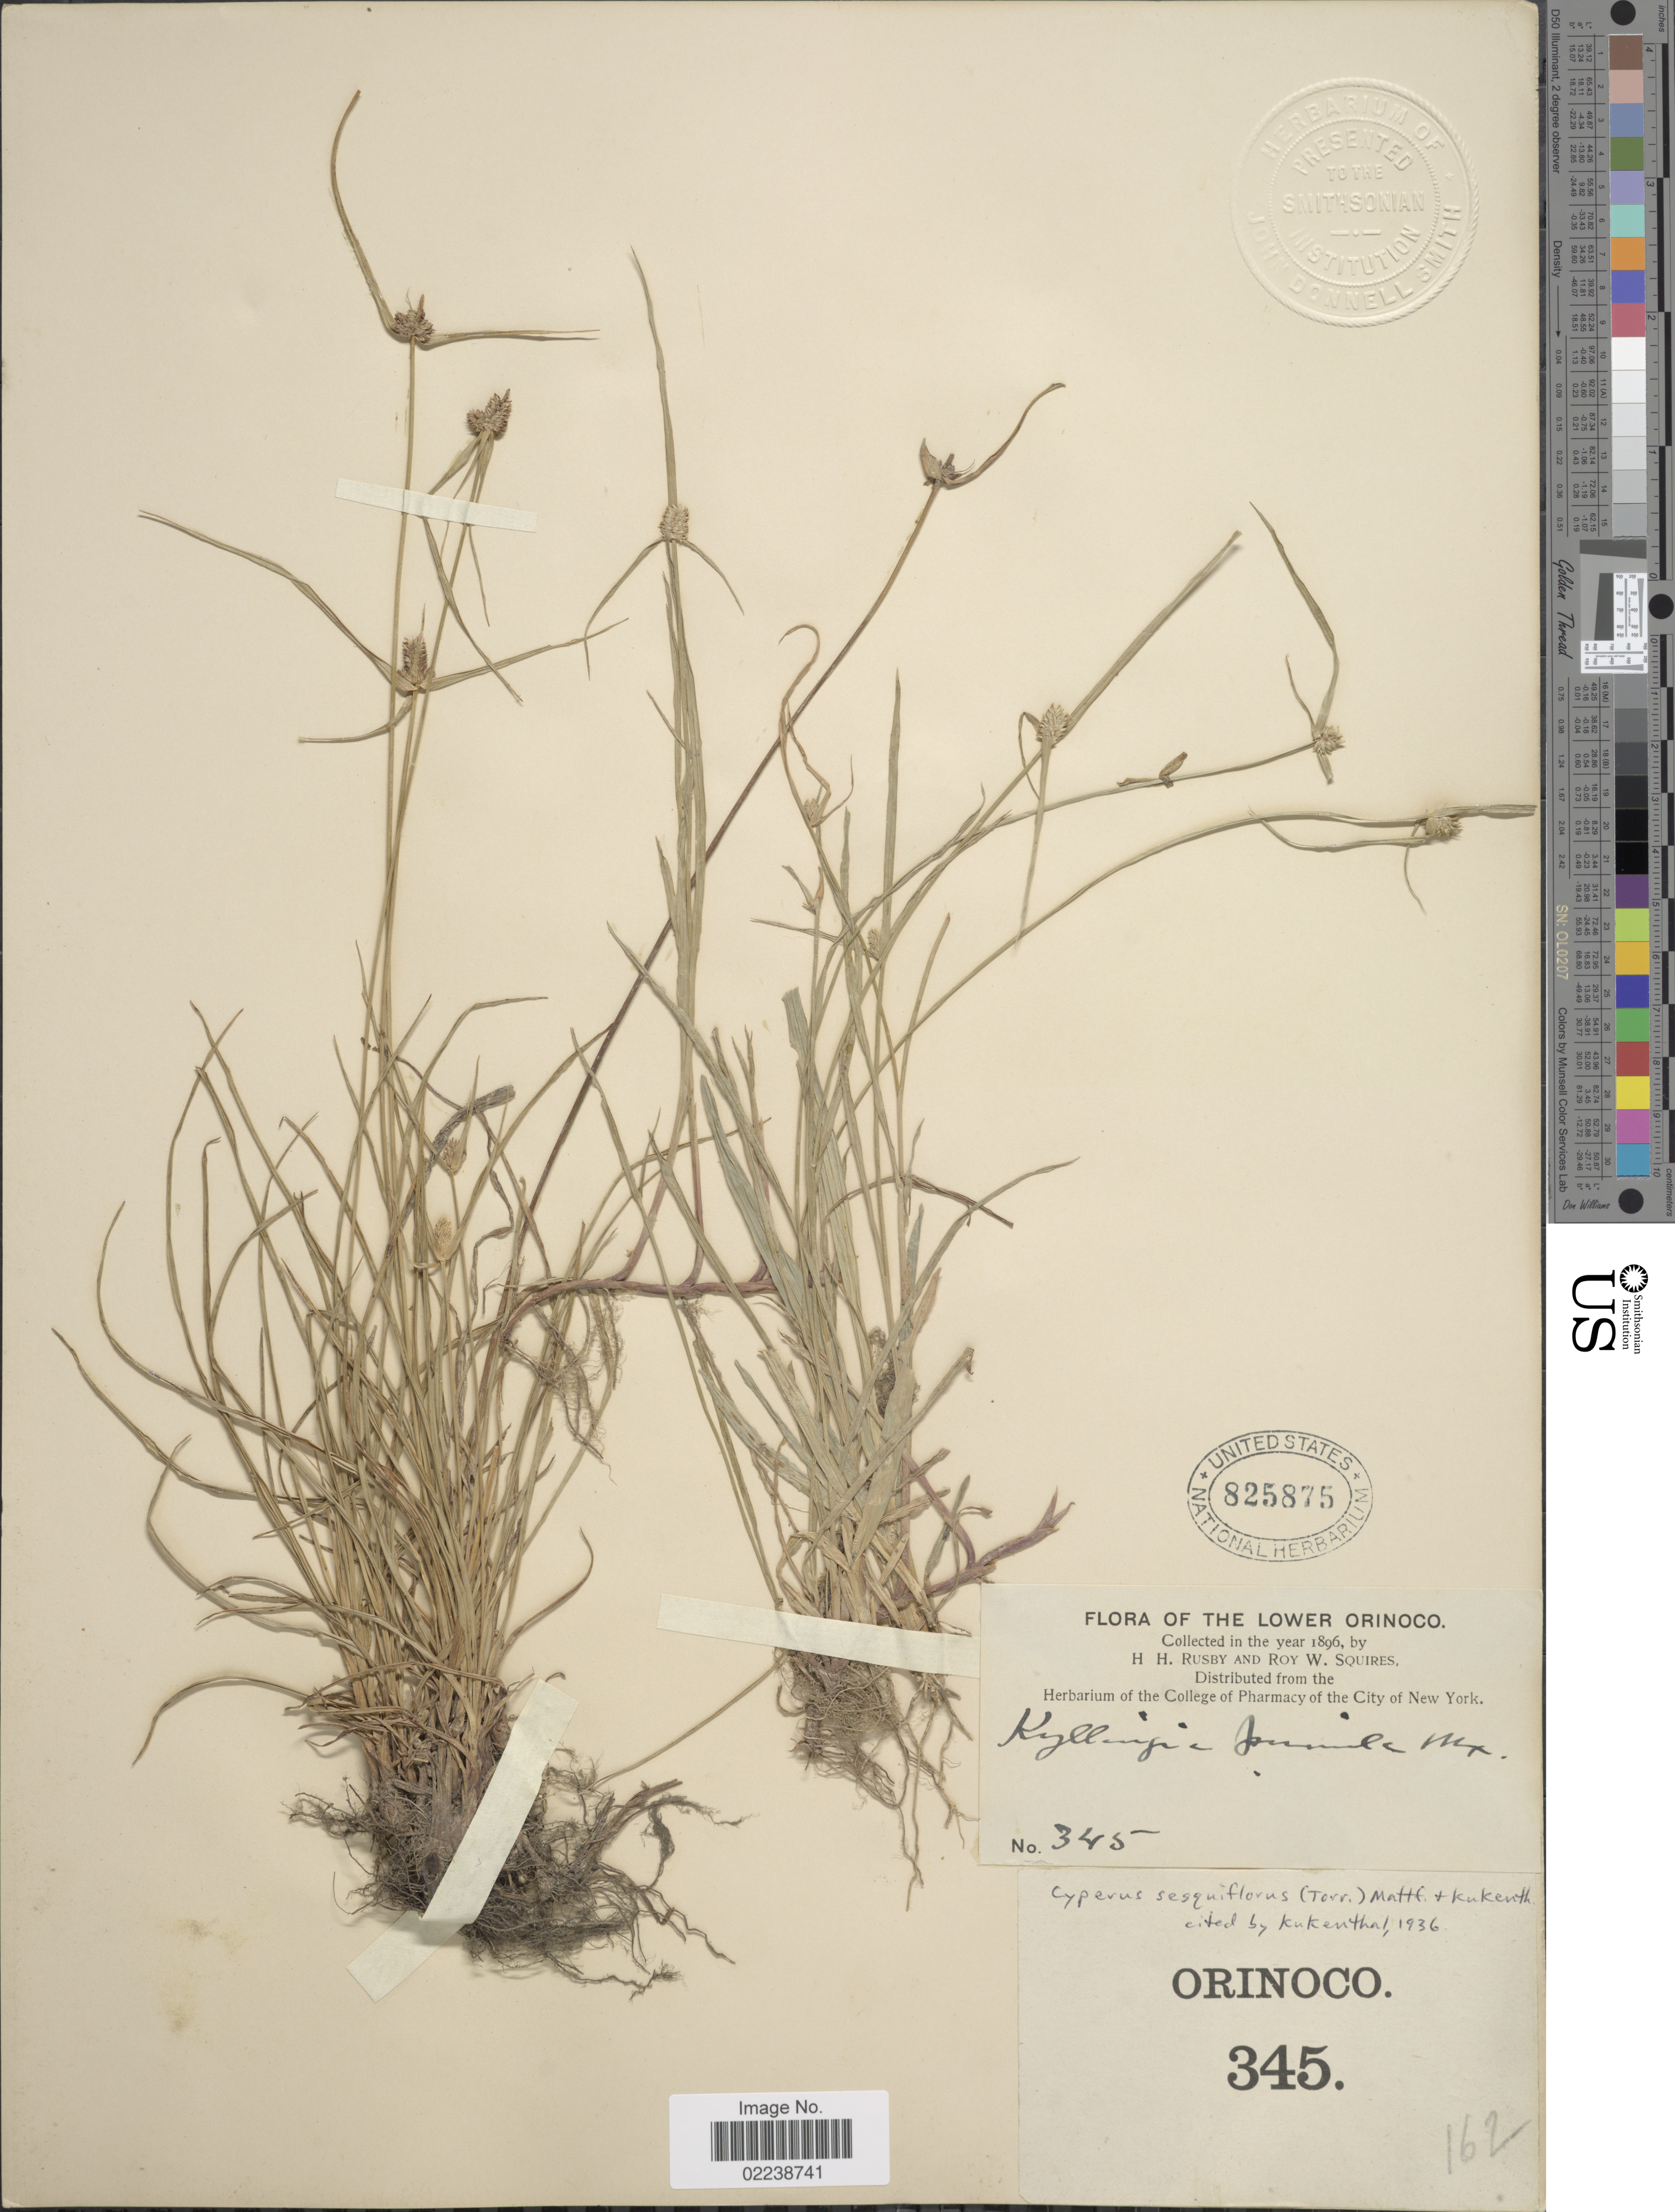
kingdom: Plantae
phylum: Tracheophyta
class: Liliopsida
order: Poales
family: Cyperaceae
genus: Cyperus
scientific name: Cyperus sesquiflorus subsp. sesquiflorus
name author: (Torr.) Mattf. & Kük.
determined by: Strong, M. T., (US), Smithsonian Institution - National Museum of Natural History (UNITED STATES)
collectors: H. H. Rusby & R. Squires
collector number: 345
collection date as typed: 1896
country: Venezuela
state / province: Delta Amacuro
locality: Lower Orinoco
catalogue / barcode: US 825875